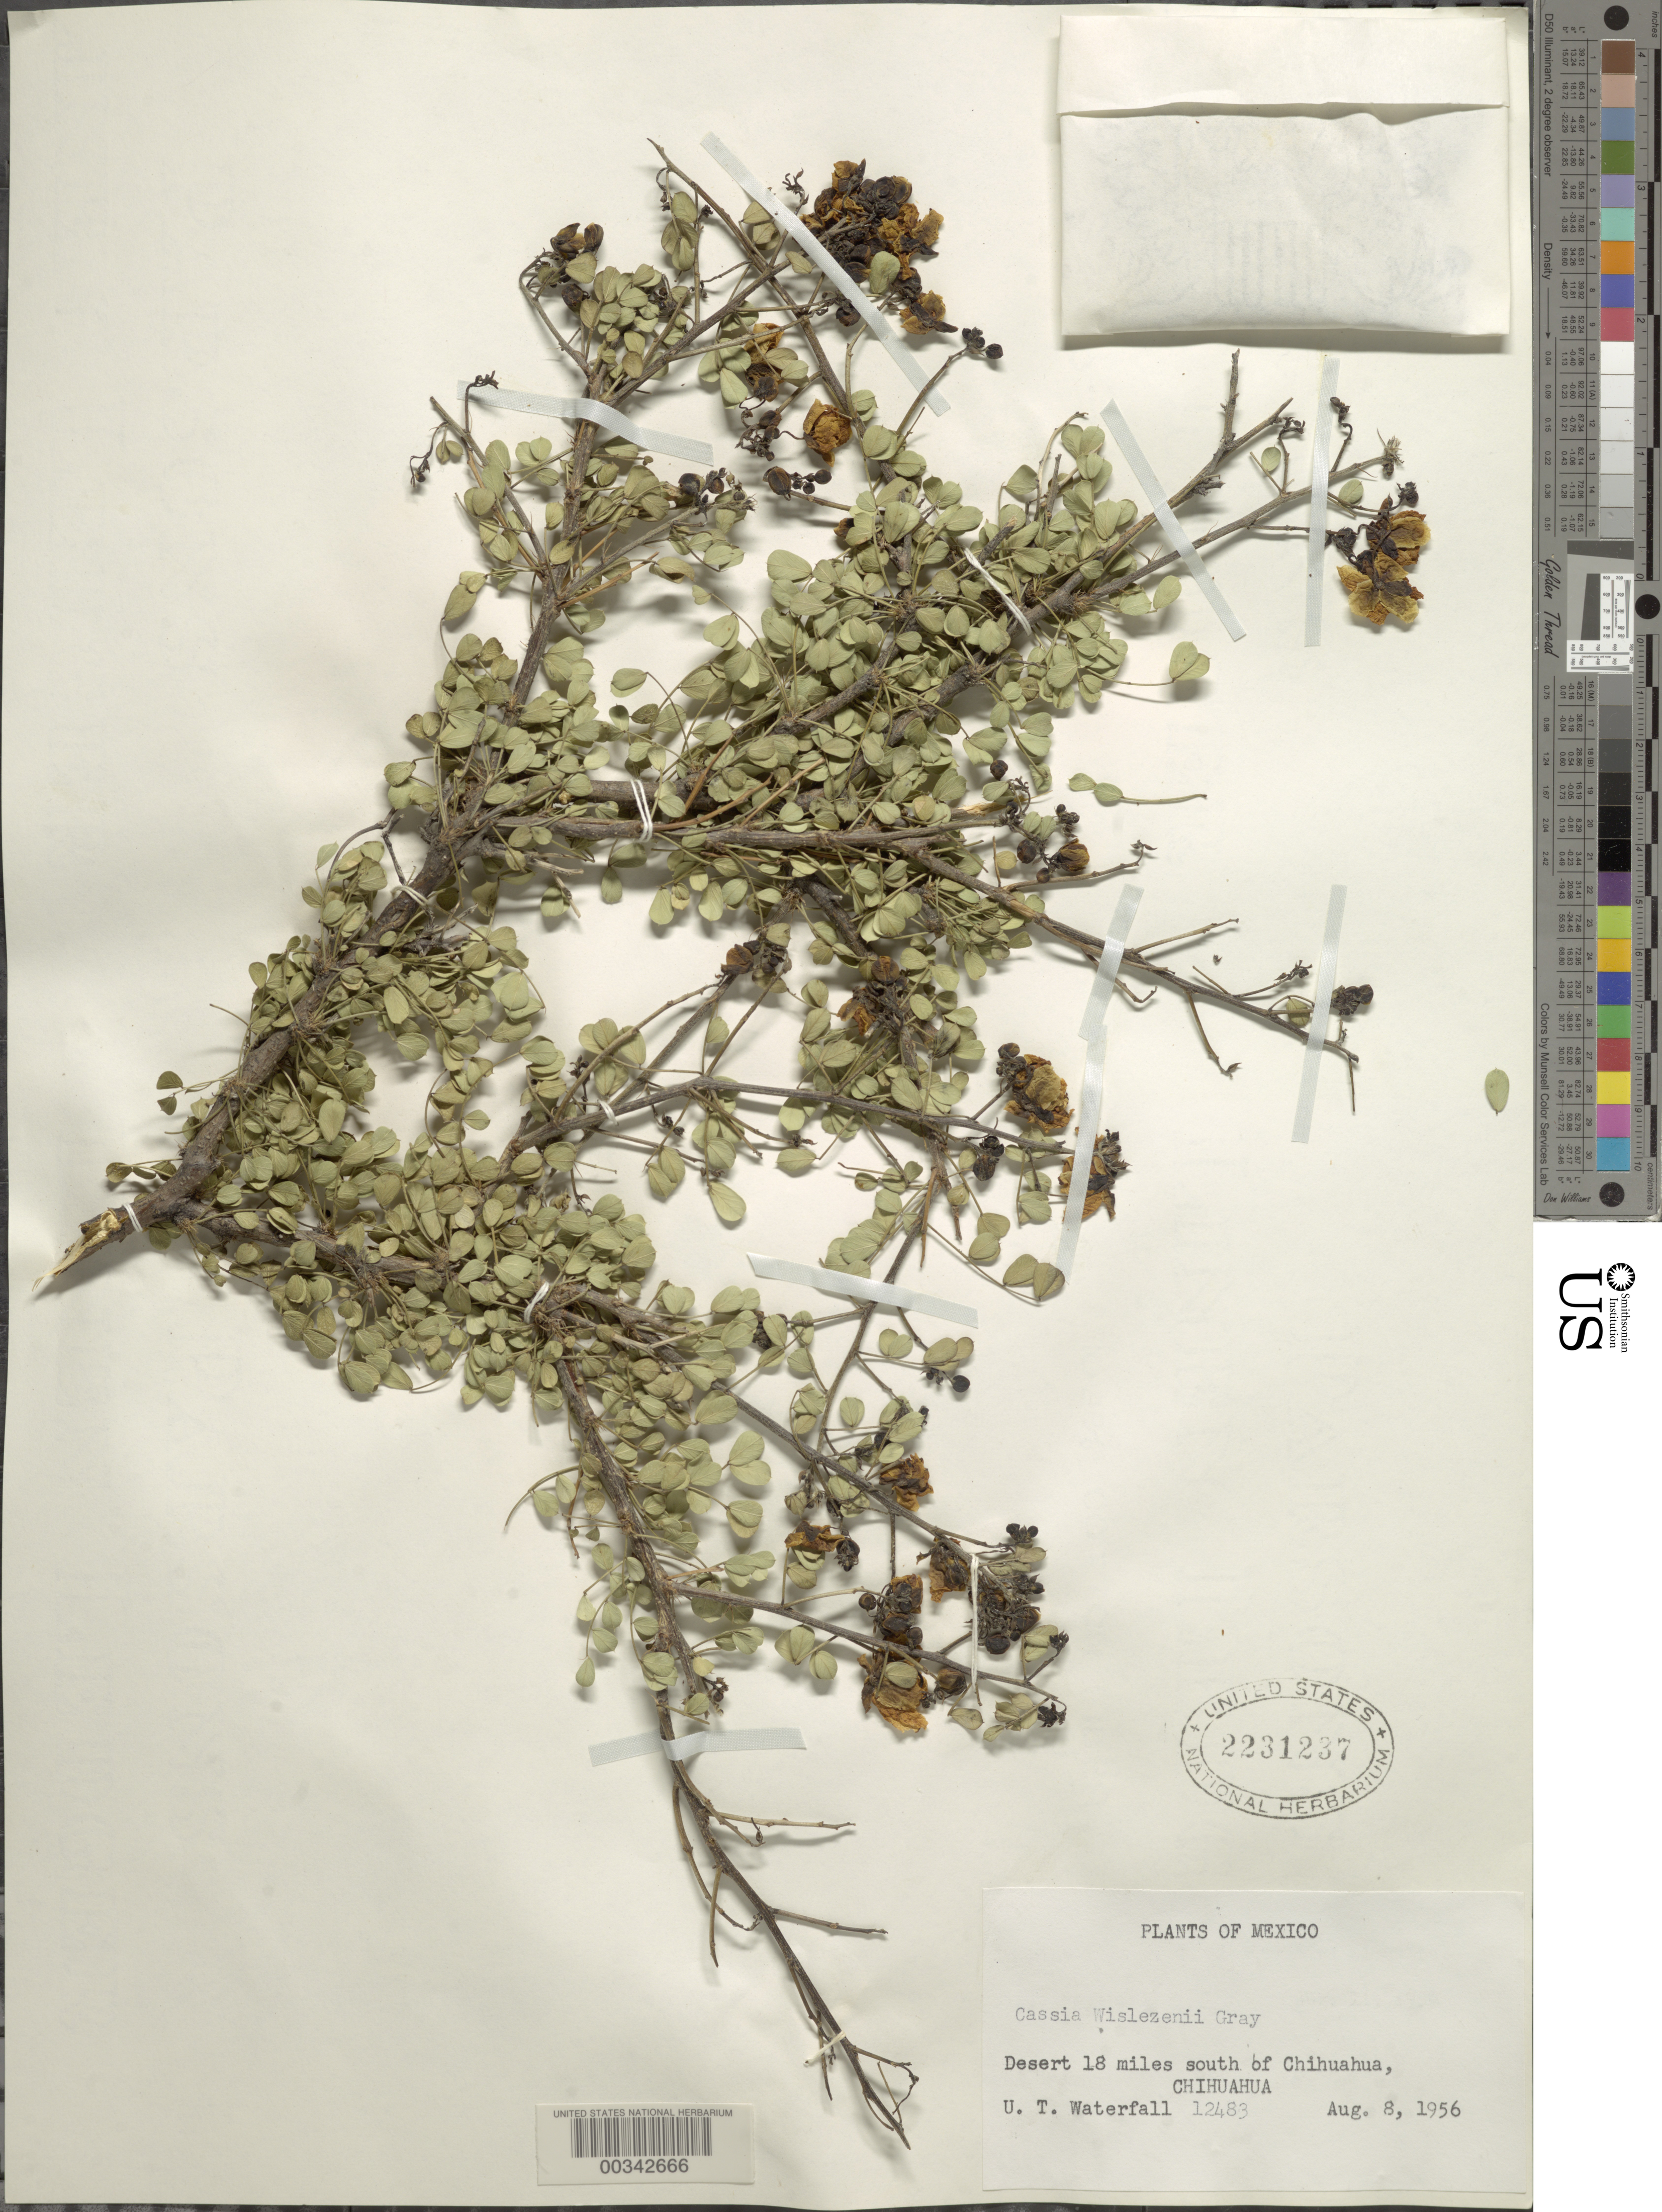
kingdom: Plantae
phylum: Tracheophyta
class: Magnoliopsida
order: Fabales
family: Fabaceae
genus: Senna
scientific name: Senna wislizeni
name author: (A. Gray) H.S. Irwin & Barneby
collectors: U. T. Waterfall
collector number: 12483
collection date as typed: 08 Aug 1956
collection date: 1956-08-08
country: Mexico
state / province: Chihuahua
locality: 18 mi S of Chihuahua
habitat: Desert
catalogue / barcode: US 2231237